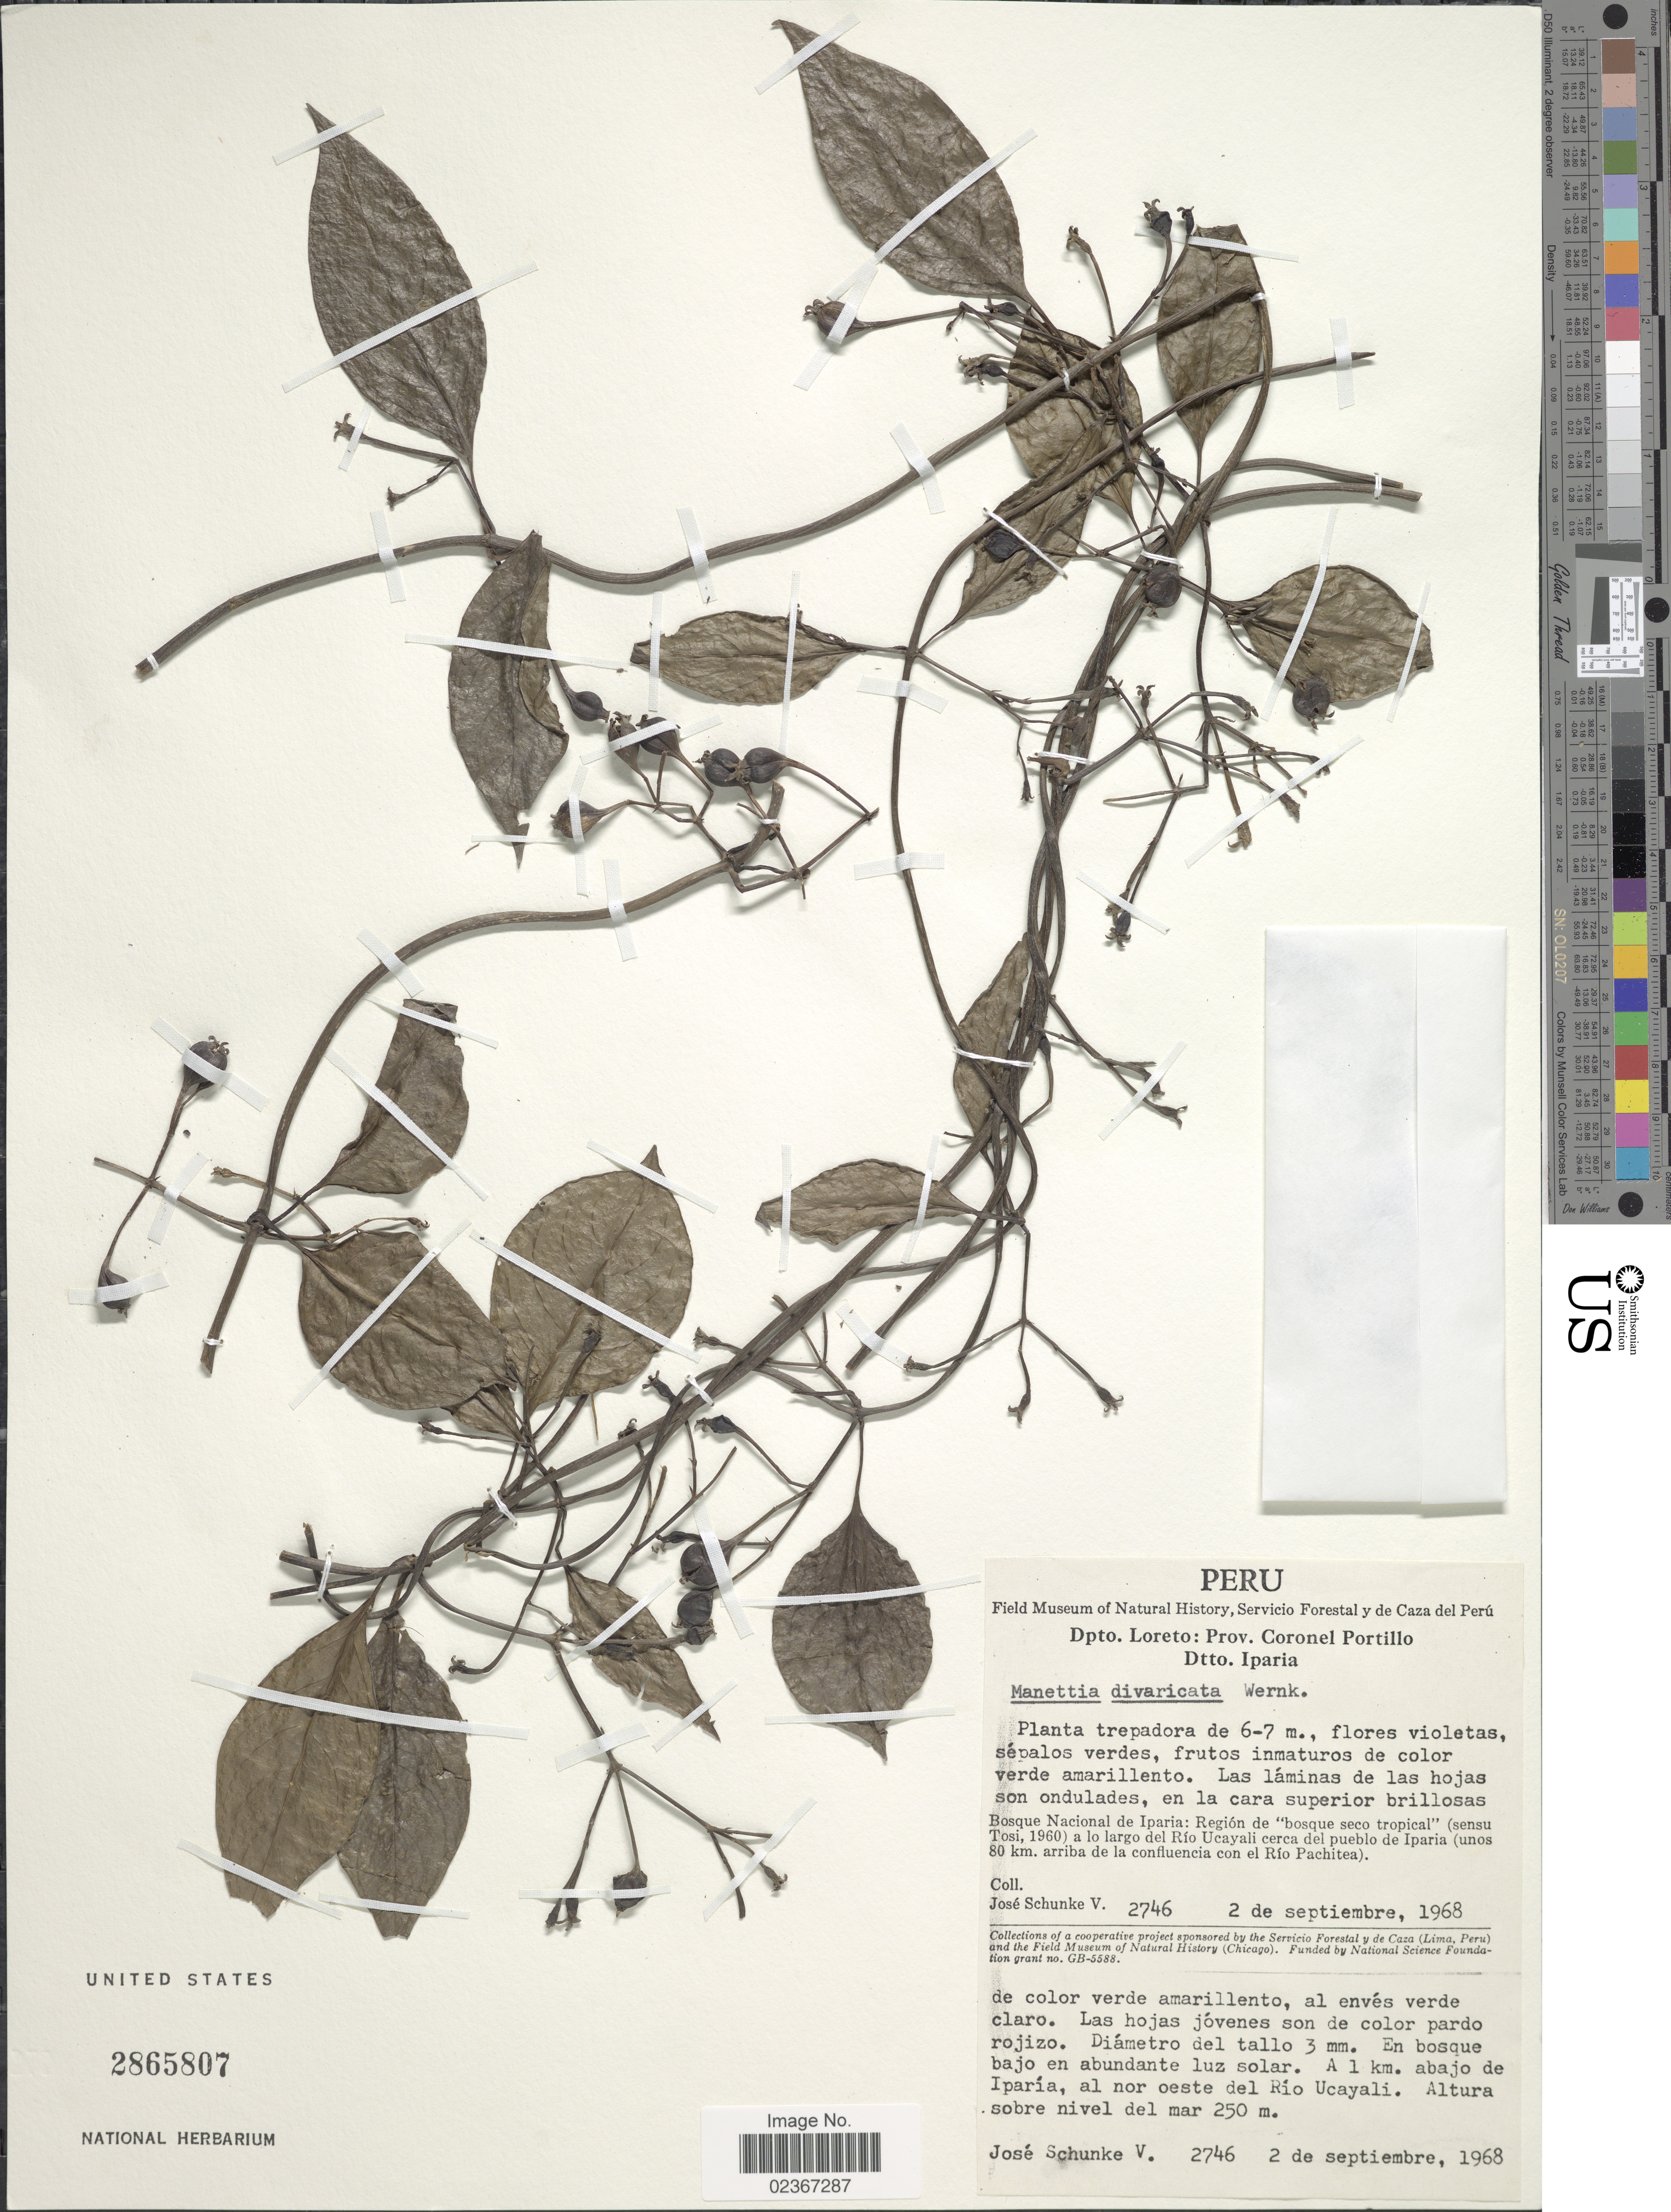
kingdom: Plantae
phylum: Tracheophyta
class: Magnoliopsida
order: Gentianales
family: Rubiaceae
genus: Manettia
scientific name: Manettia divaricata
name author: Wernham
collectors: J. Schunke Vigo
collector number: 2746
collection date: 1968-09-02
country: Peru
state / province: Loreto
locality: Dpto. Loreto: Prov. Coronel Portillo. Dtto. Iparia. Bosque Nacional de Iparia: Region de "bosque seco tropical" (sensu Tosi, 1960) a lo largo del Rio Ucayali, cerca del pueblo de Iparia (unos 80 km. arriba de la confluencia con el Rio Pachitea. A 1 km. abajo de Iparia, al nor oeste del Rio Ucayali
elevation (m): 250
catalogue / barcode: US 2865807